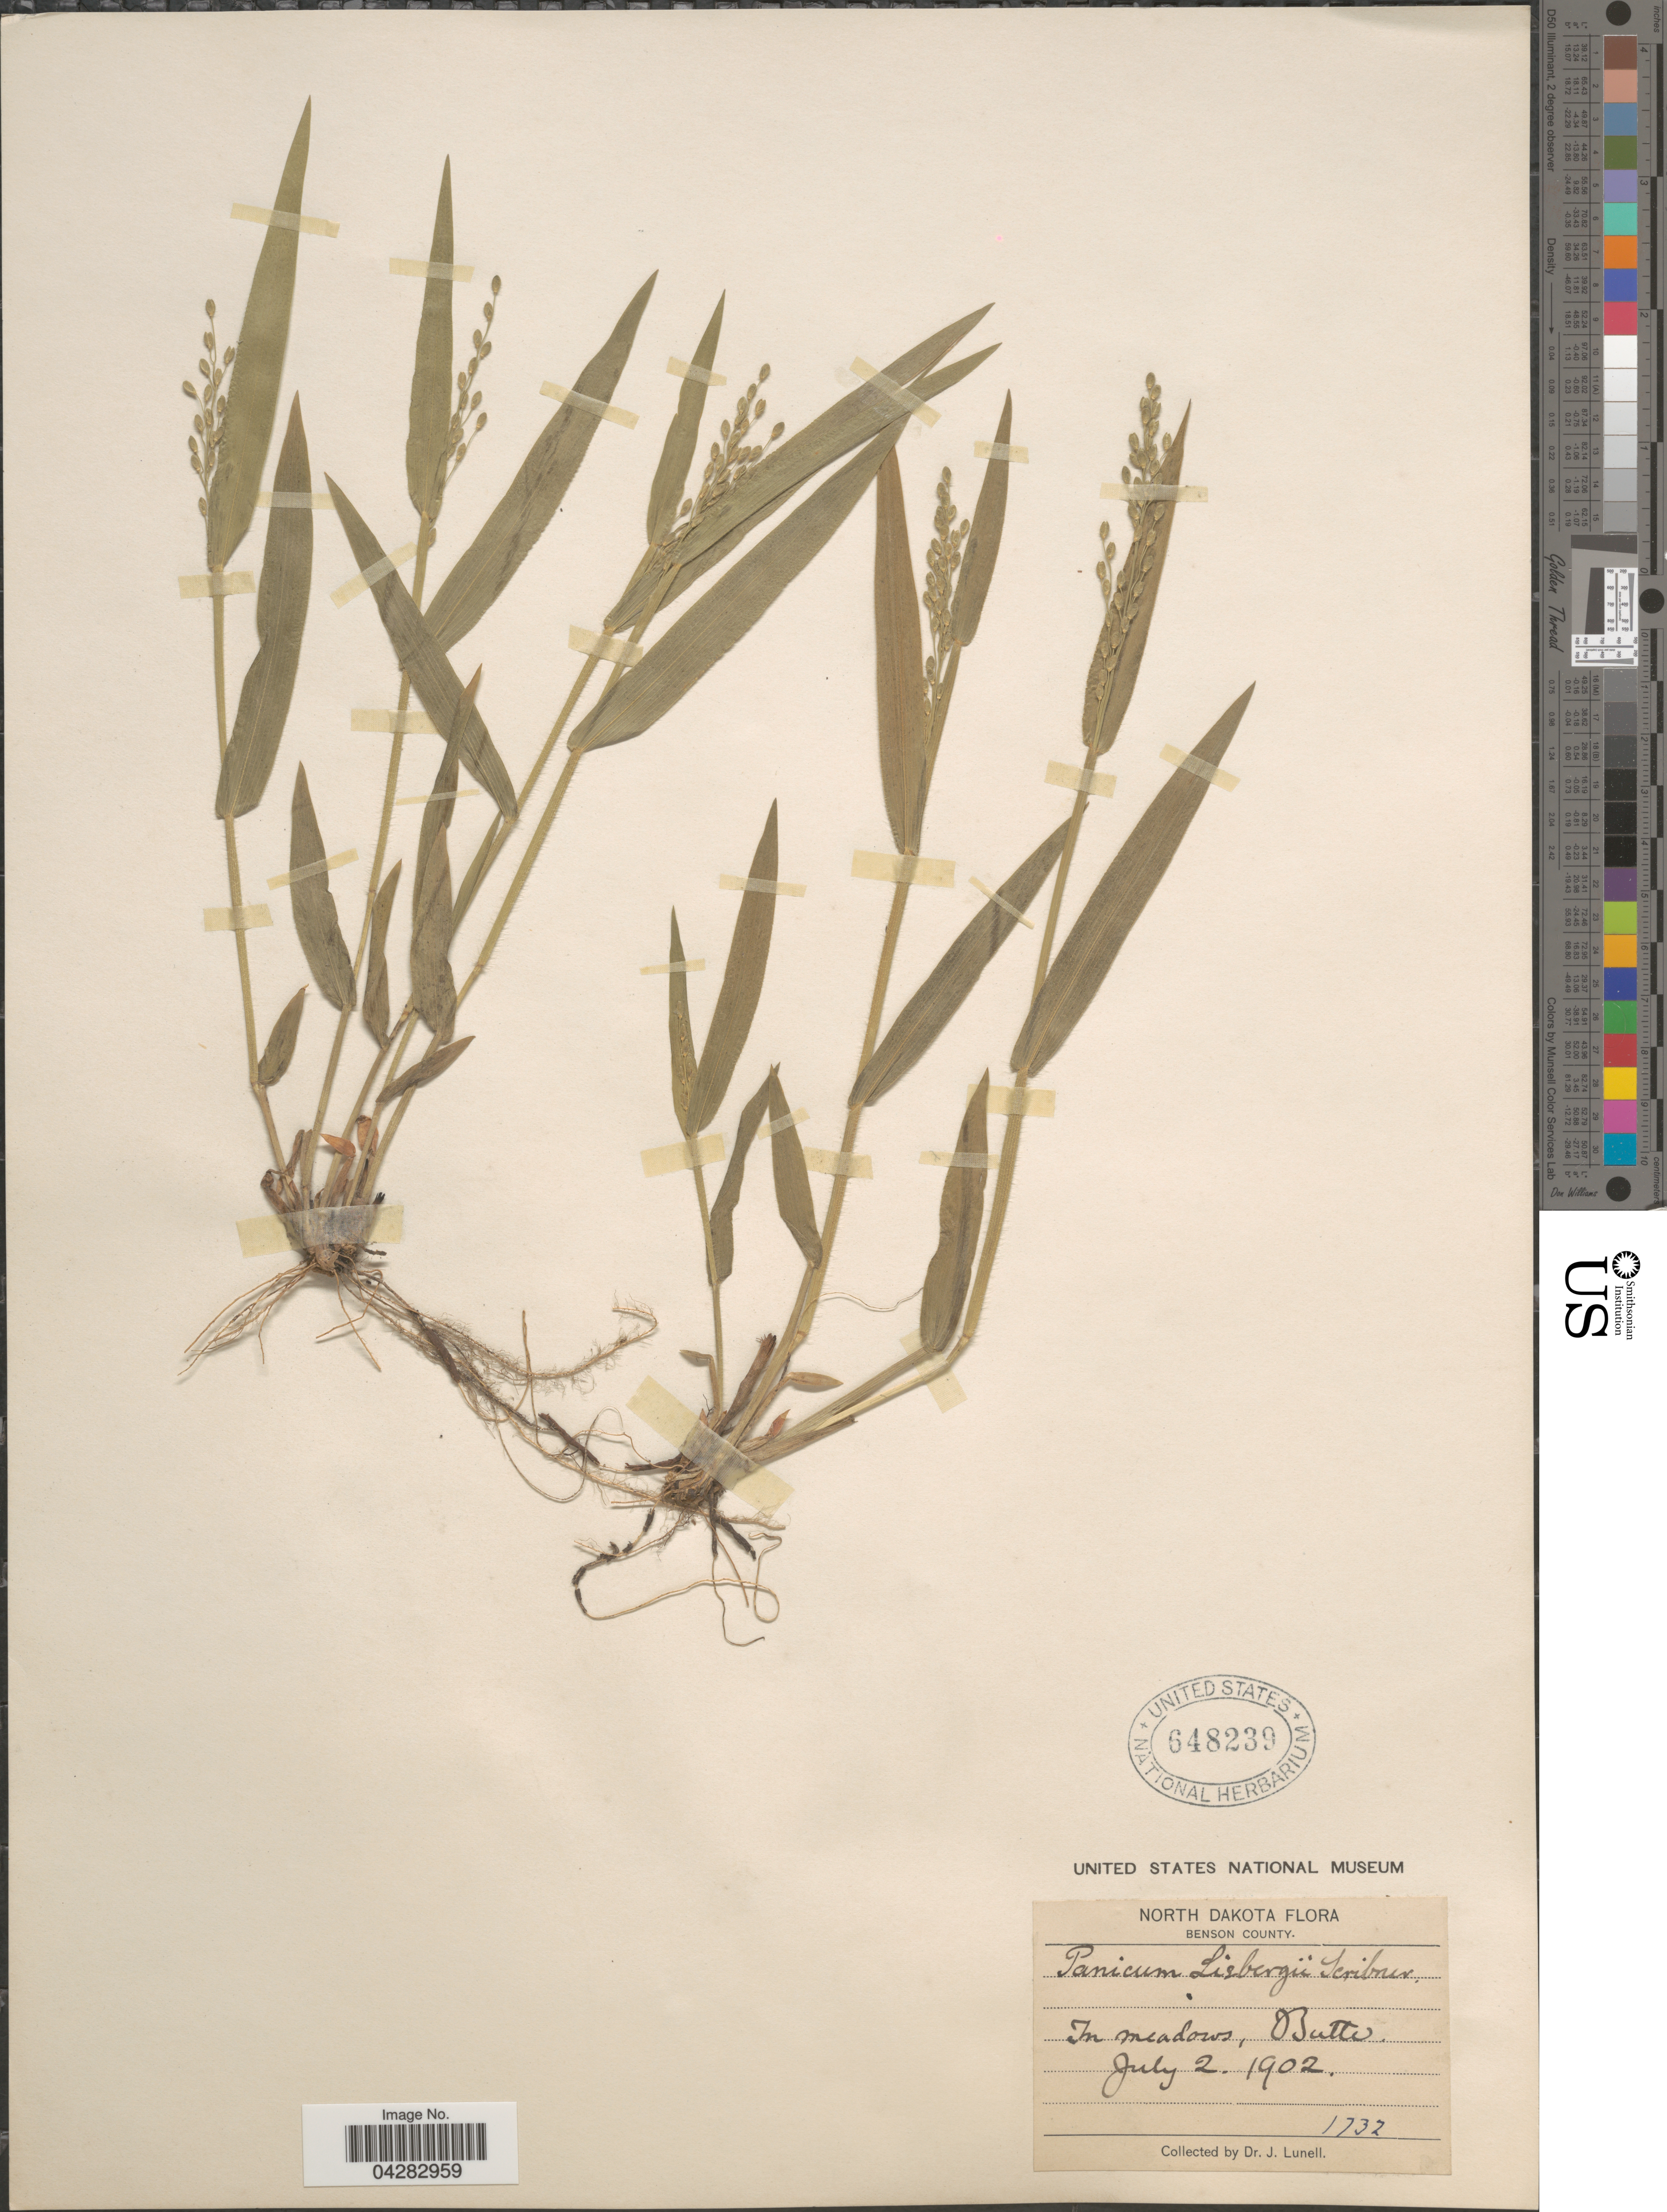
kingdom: Plantae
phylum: Tracheophyta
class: Liliopsida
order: Poales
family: Poaceae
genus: Dichanthelium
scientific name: Dichanthelium leibergii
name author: (Vasey) Gould & C.A. Clark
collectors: J. Lunell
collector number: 1732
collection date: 1902-07-02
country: United States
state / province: North Dakota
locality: Benson County. In meadows, Butte.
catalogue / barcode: US 648239